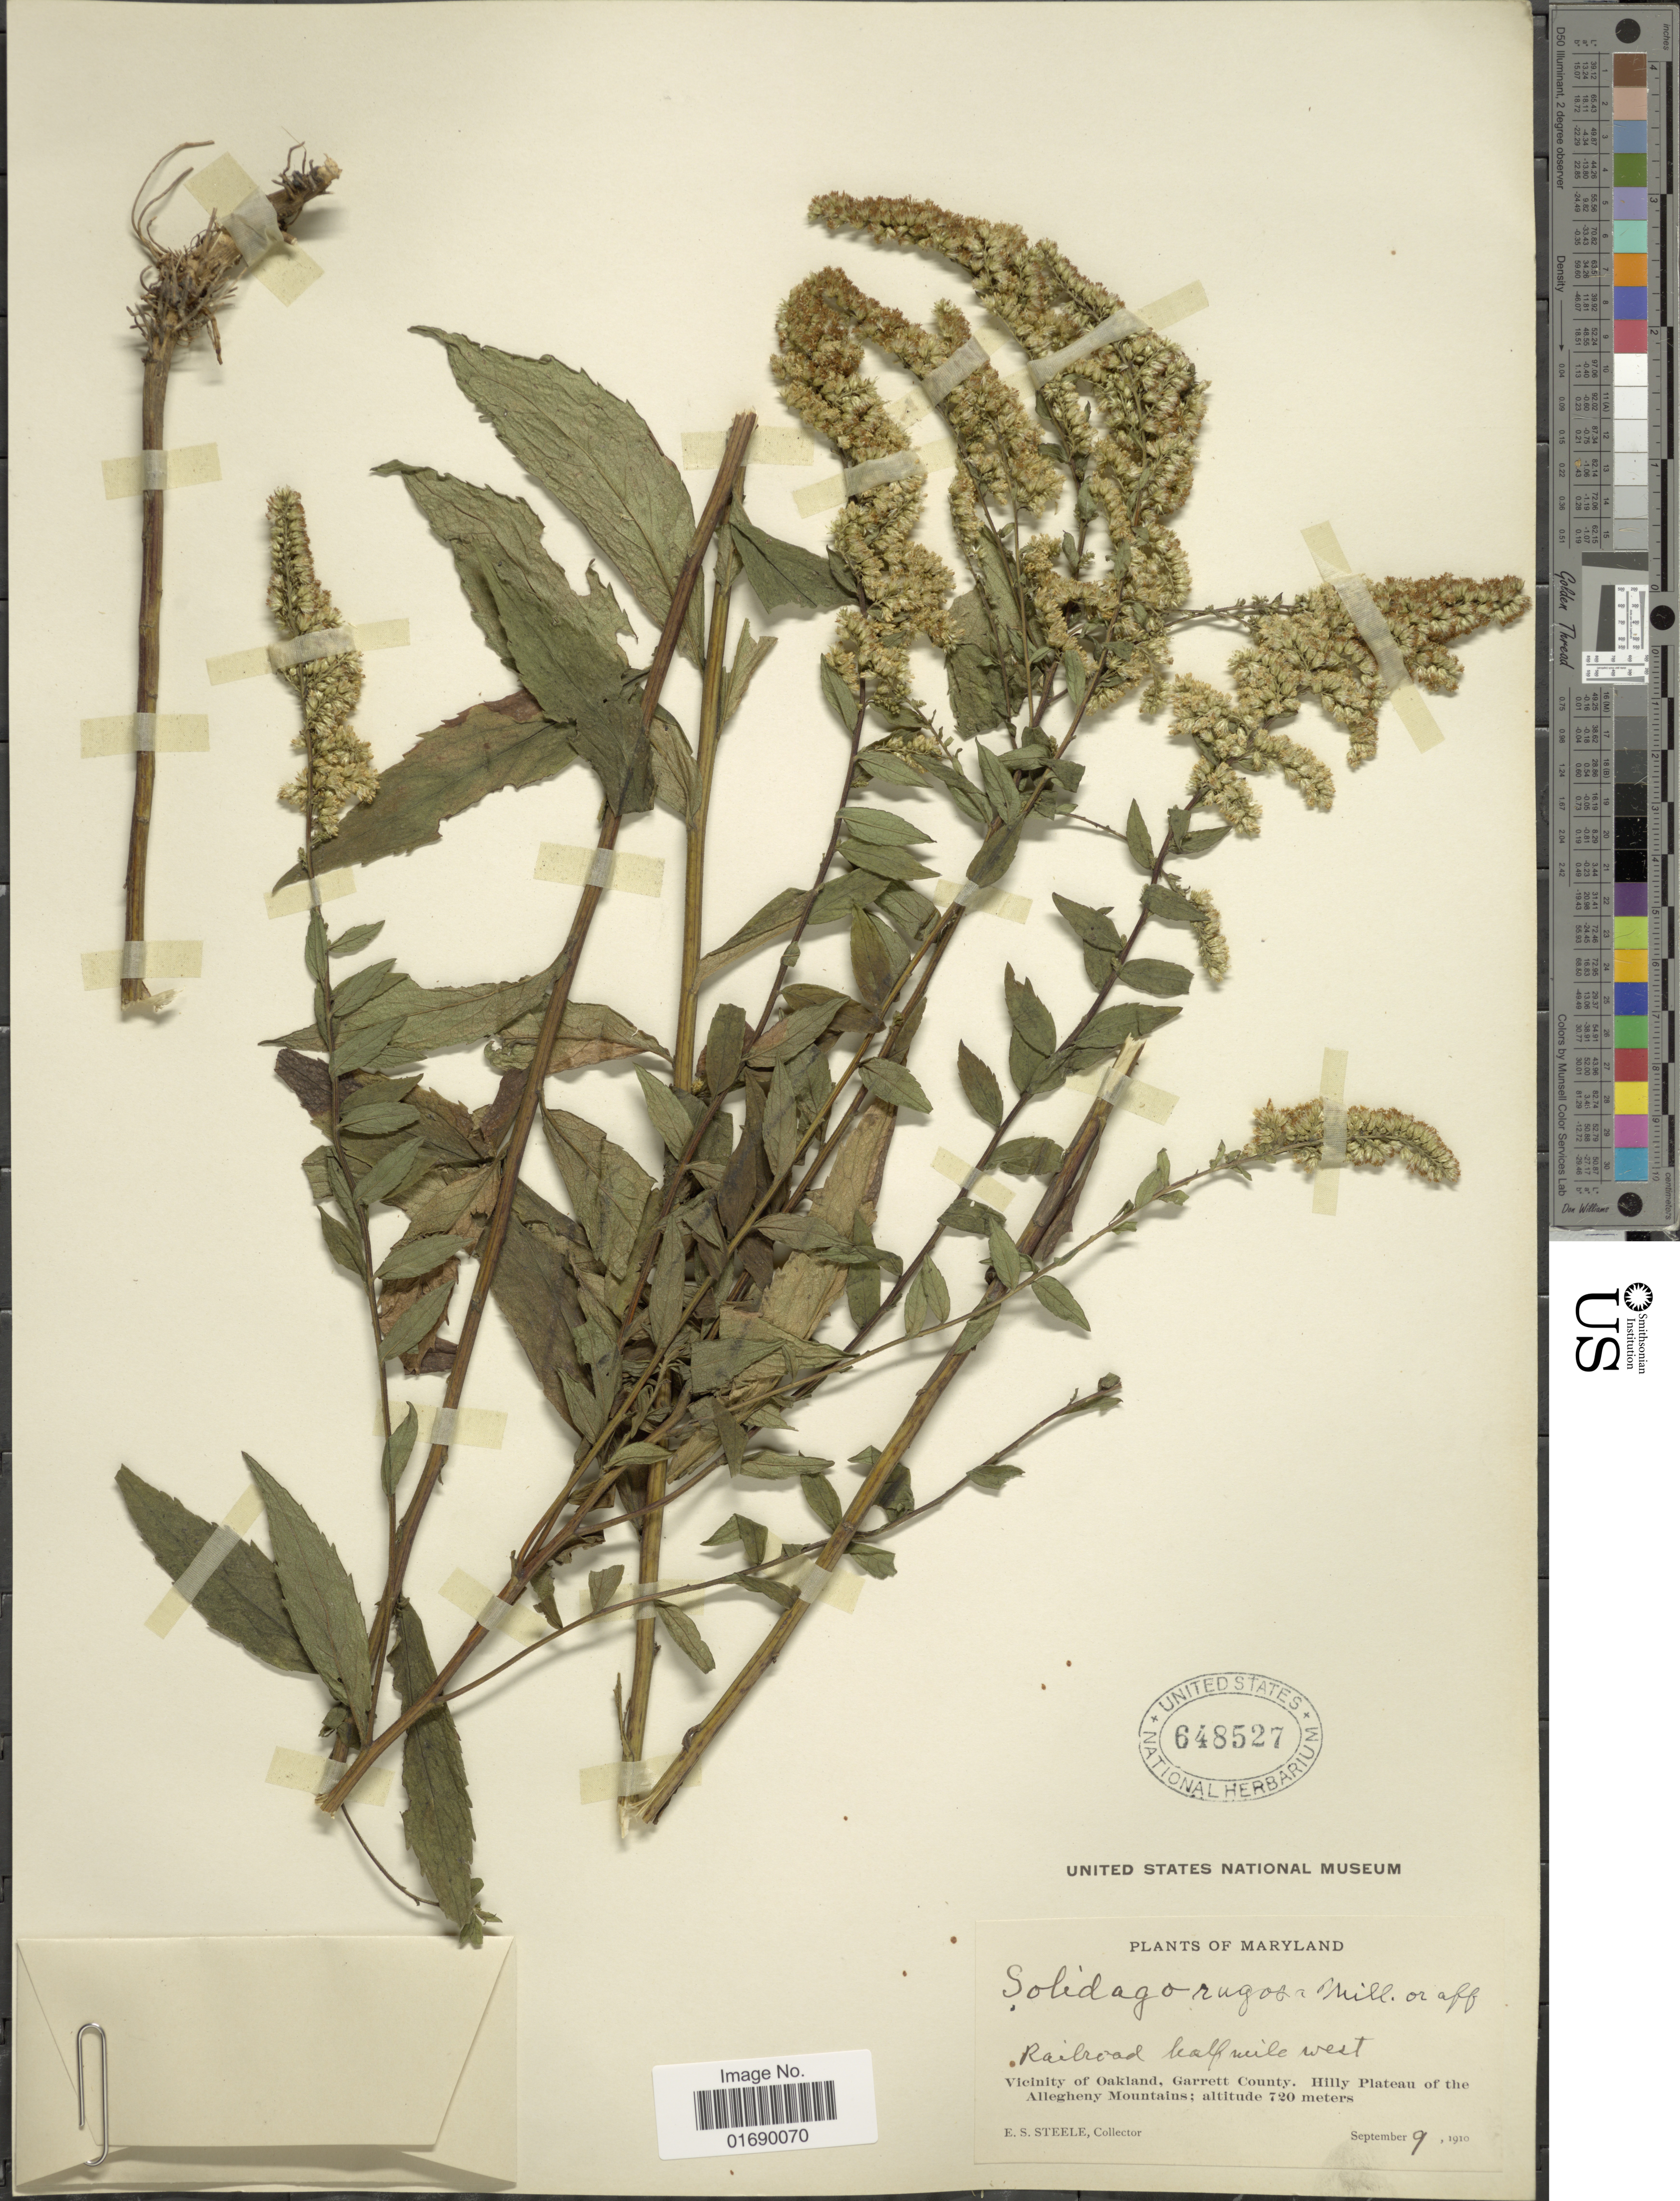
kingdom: Plantae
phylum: Tracheophyta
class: Magnoliopsida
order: Asterales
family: Asteraceae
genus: Solidago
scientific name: Solidago rugosa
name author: Mill.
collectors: E. Steele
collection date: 1910-09-09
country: United States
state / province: Maryland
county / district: Garrett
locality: Railroad half mile west, Vicinity of Oakland, Garrett County, Hilly Plateau of the Allegheny Mountain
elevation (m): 720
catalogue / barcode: US 648527